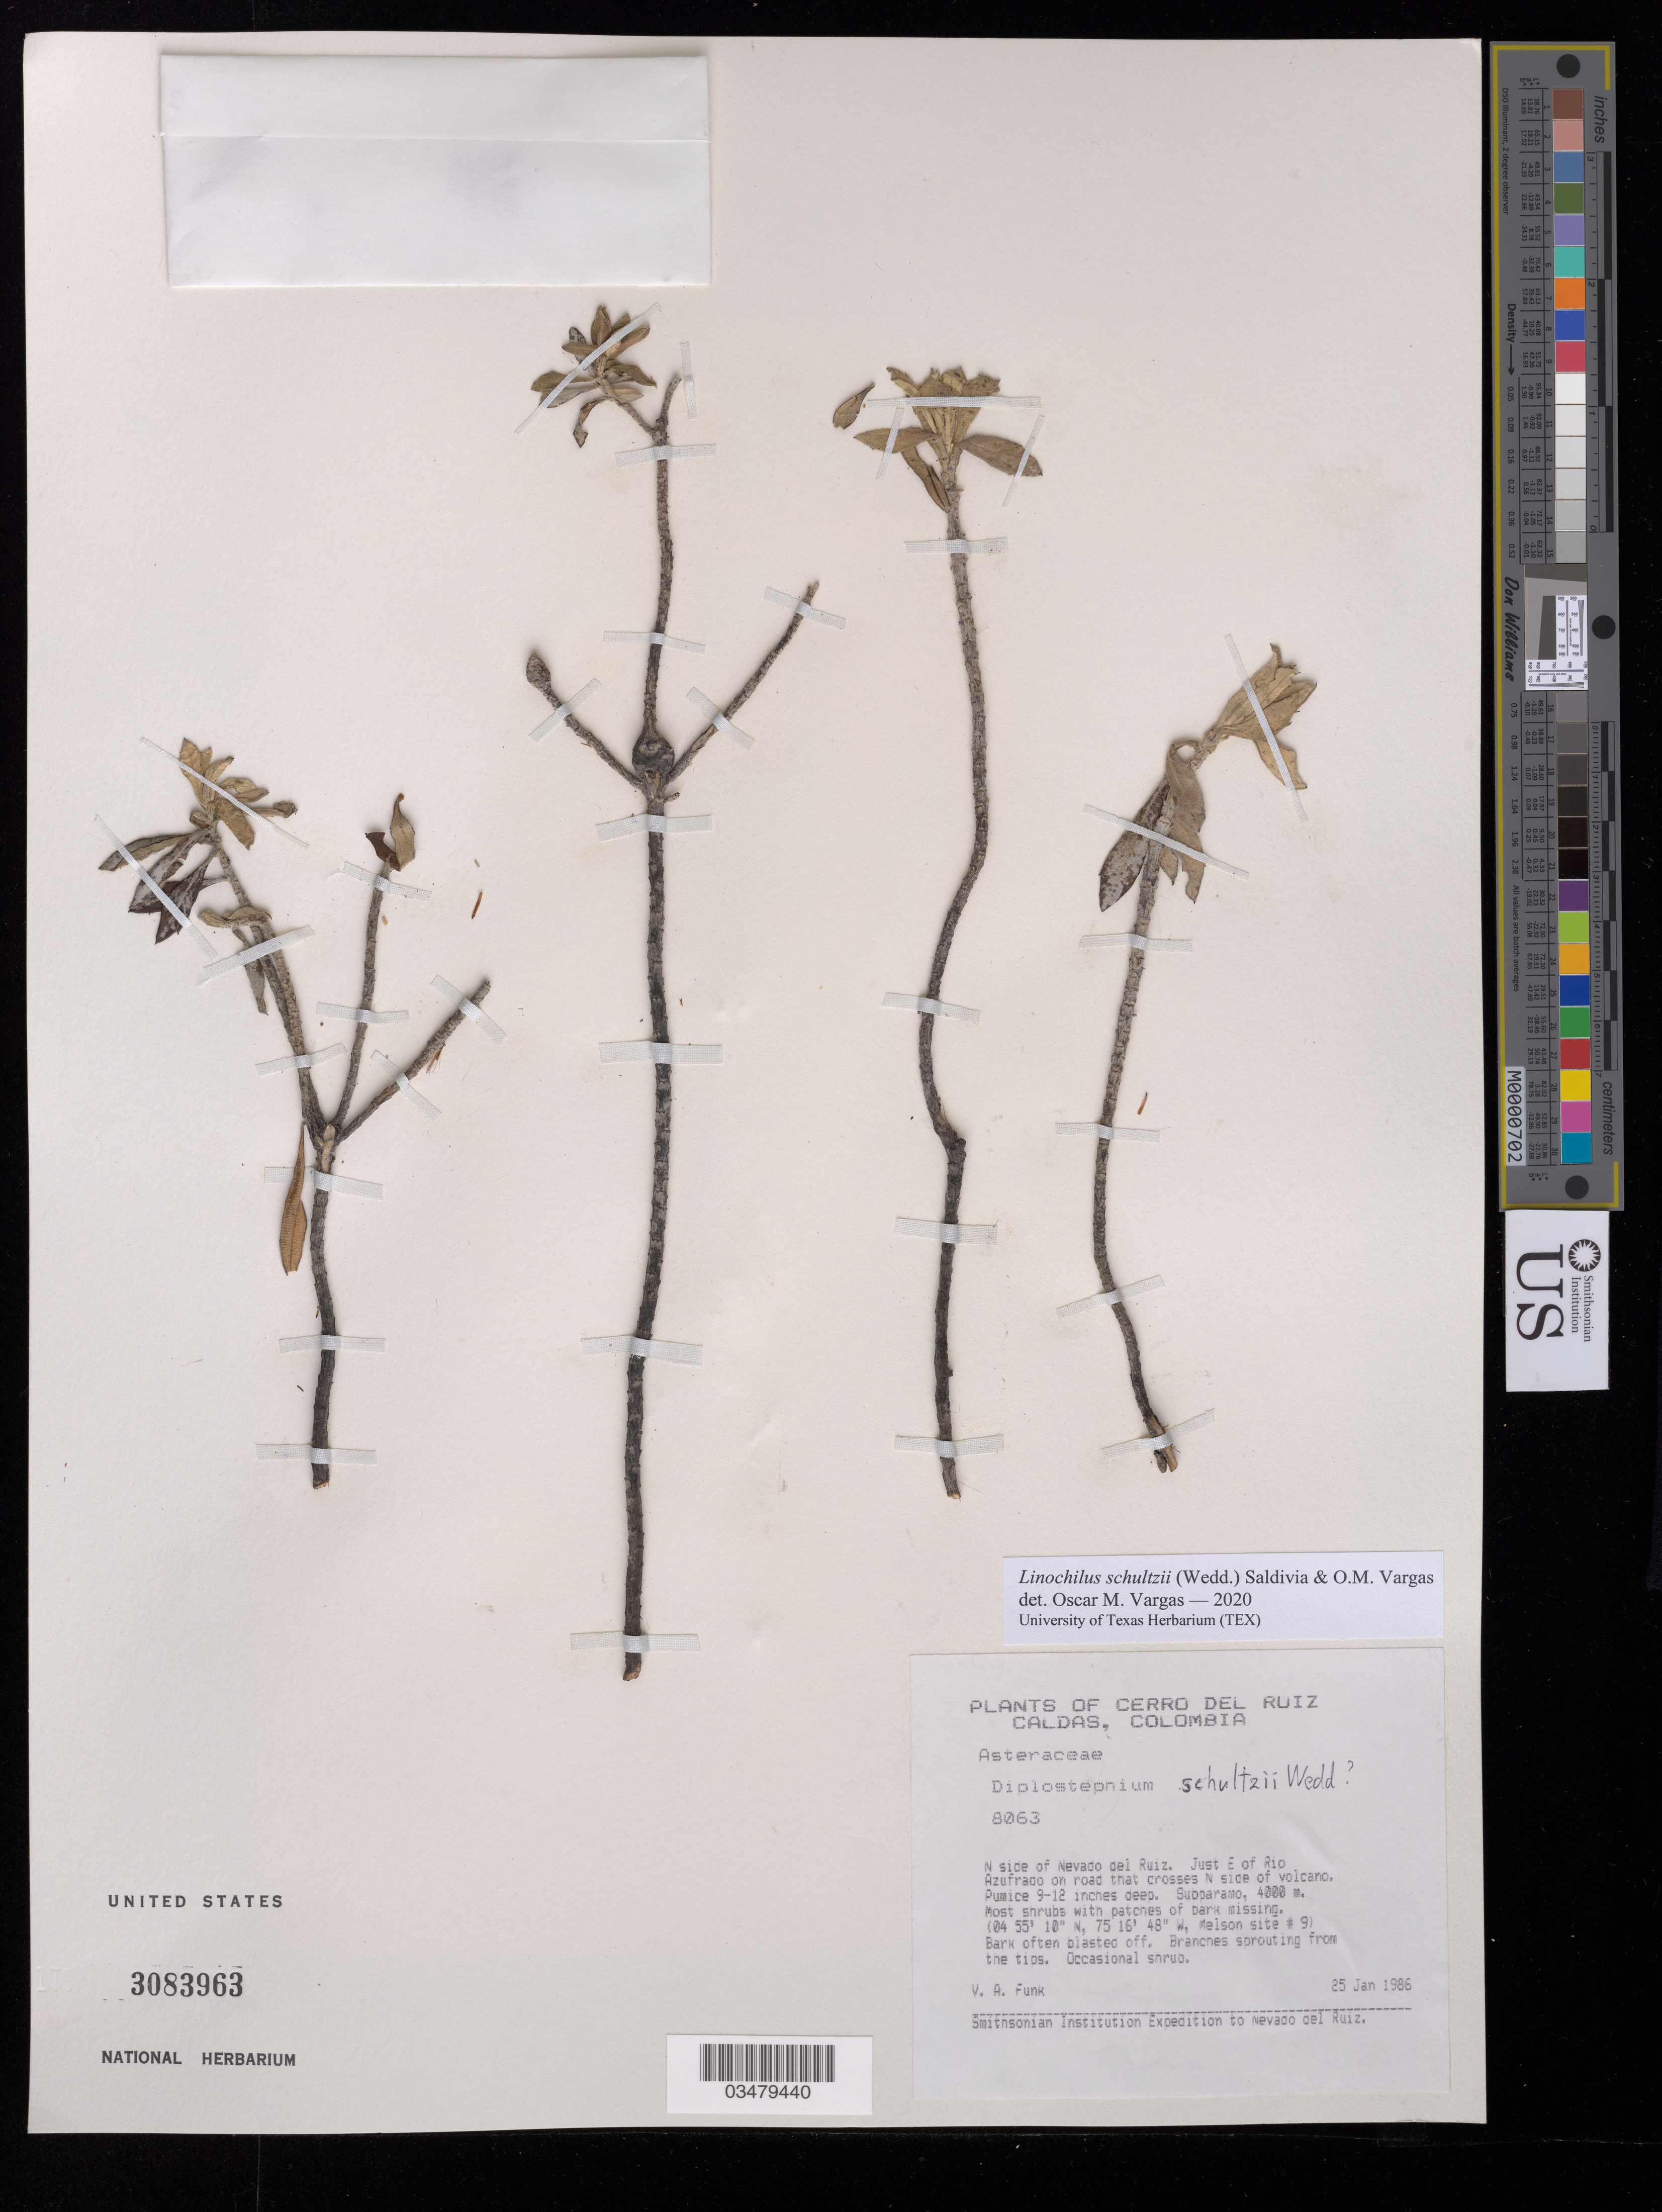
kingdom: Plantae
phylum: Tracheophyta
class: Magnoliopsida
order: Asterales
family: Asteraceae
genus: Linochilus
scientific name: Linochilus schultzii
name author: (Wedd.) Saldivia & O.M. Vargas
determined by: Vargas, Oscar M.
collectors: V. Funk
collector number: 8063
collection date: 1986-01-25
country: Colombia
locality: Cerro del Ruiz Caldas, N side of Nevado del Ruiz, just E of Rio Azufraco on road that crosses N side of volcano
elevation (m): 4000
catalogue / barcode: US 3083963